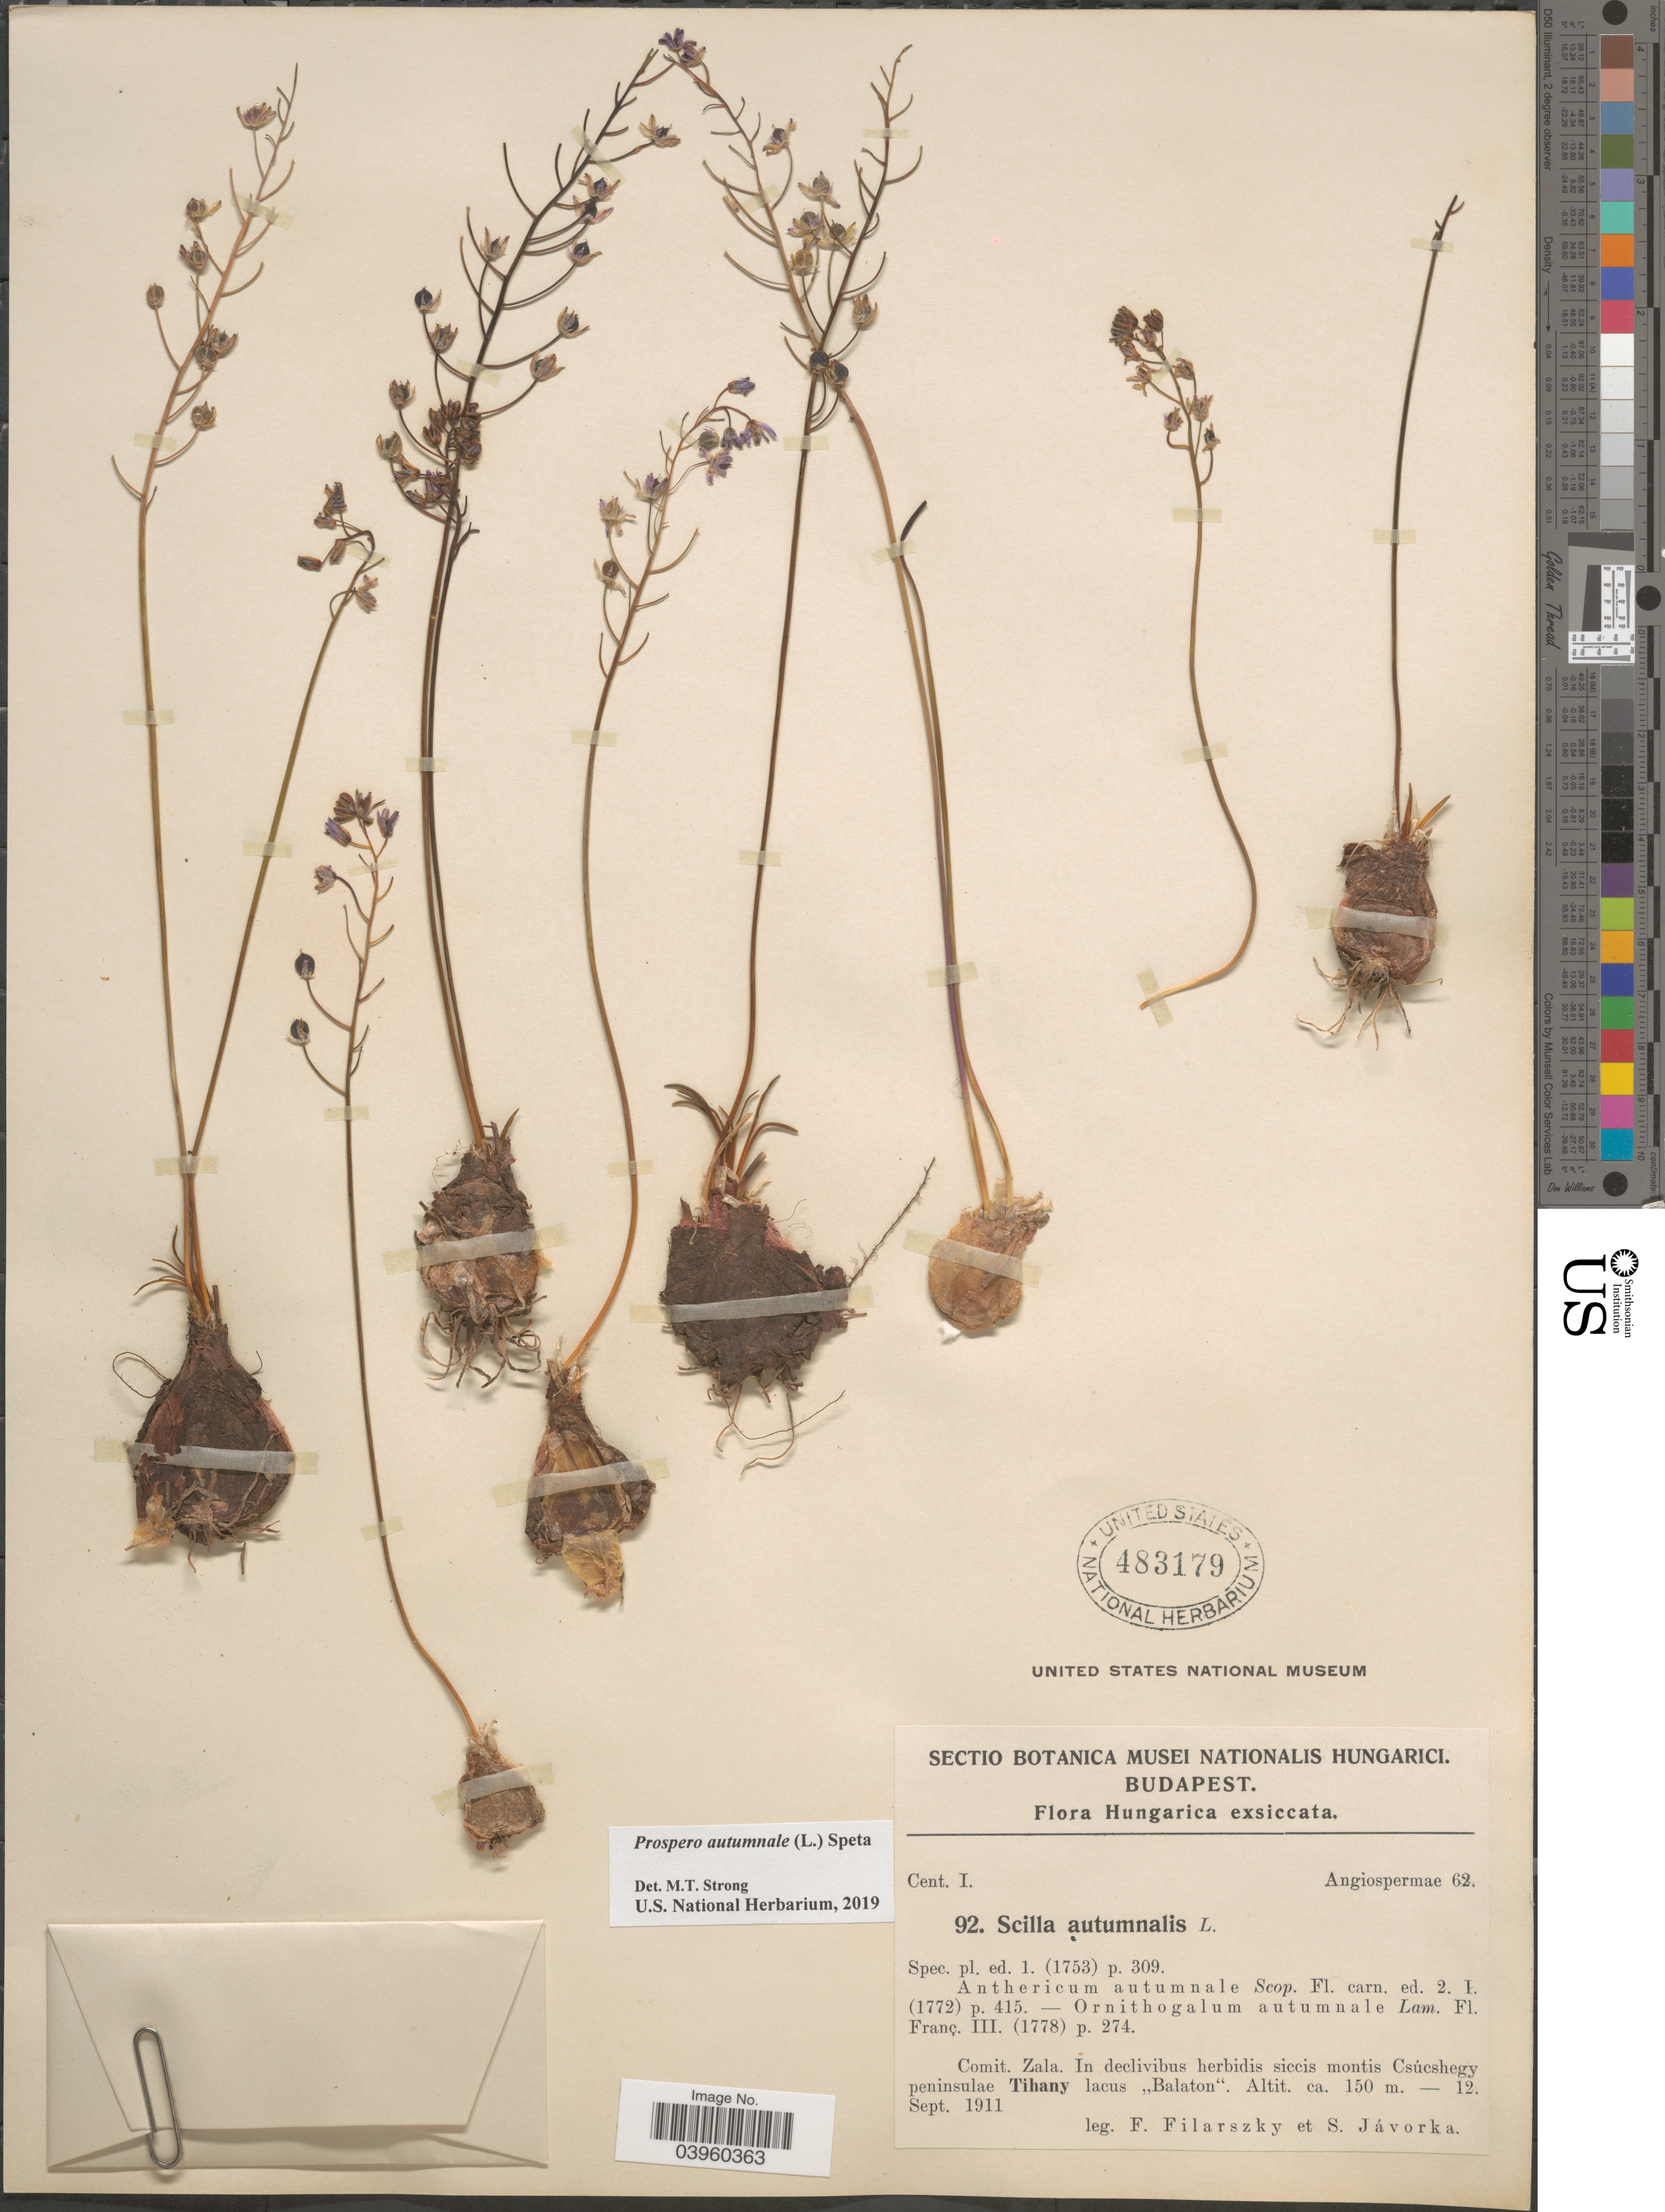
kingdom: Plantae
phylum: Tracheophyta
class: Liliopsida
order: Asparagales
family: Asparagaceae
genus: Prospero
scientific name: Prospero autumnale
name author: (L.) Speta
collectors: F. Filarszky & S. Javorka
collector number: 92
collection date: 1911-09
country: Hungary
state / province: Budapest, Capital District of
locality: Comit. Zala. In declivibus herbidis siccis montis Csúcshegy peninsulae Tihany lacus "Balaton".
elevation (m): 150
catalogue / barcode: US 483179